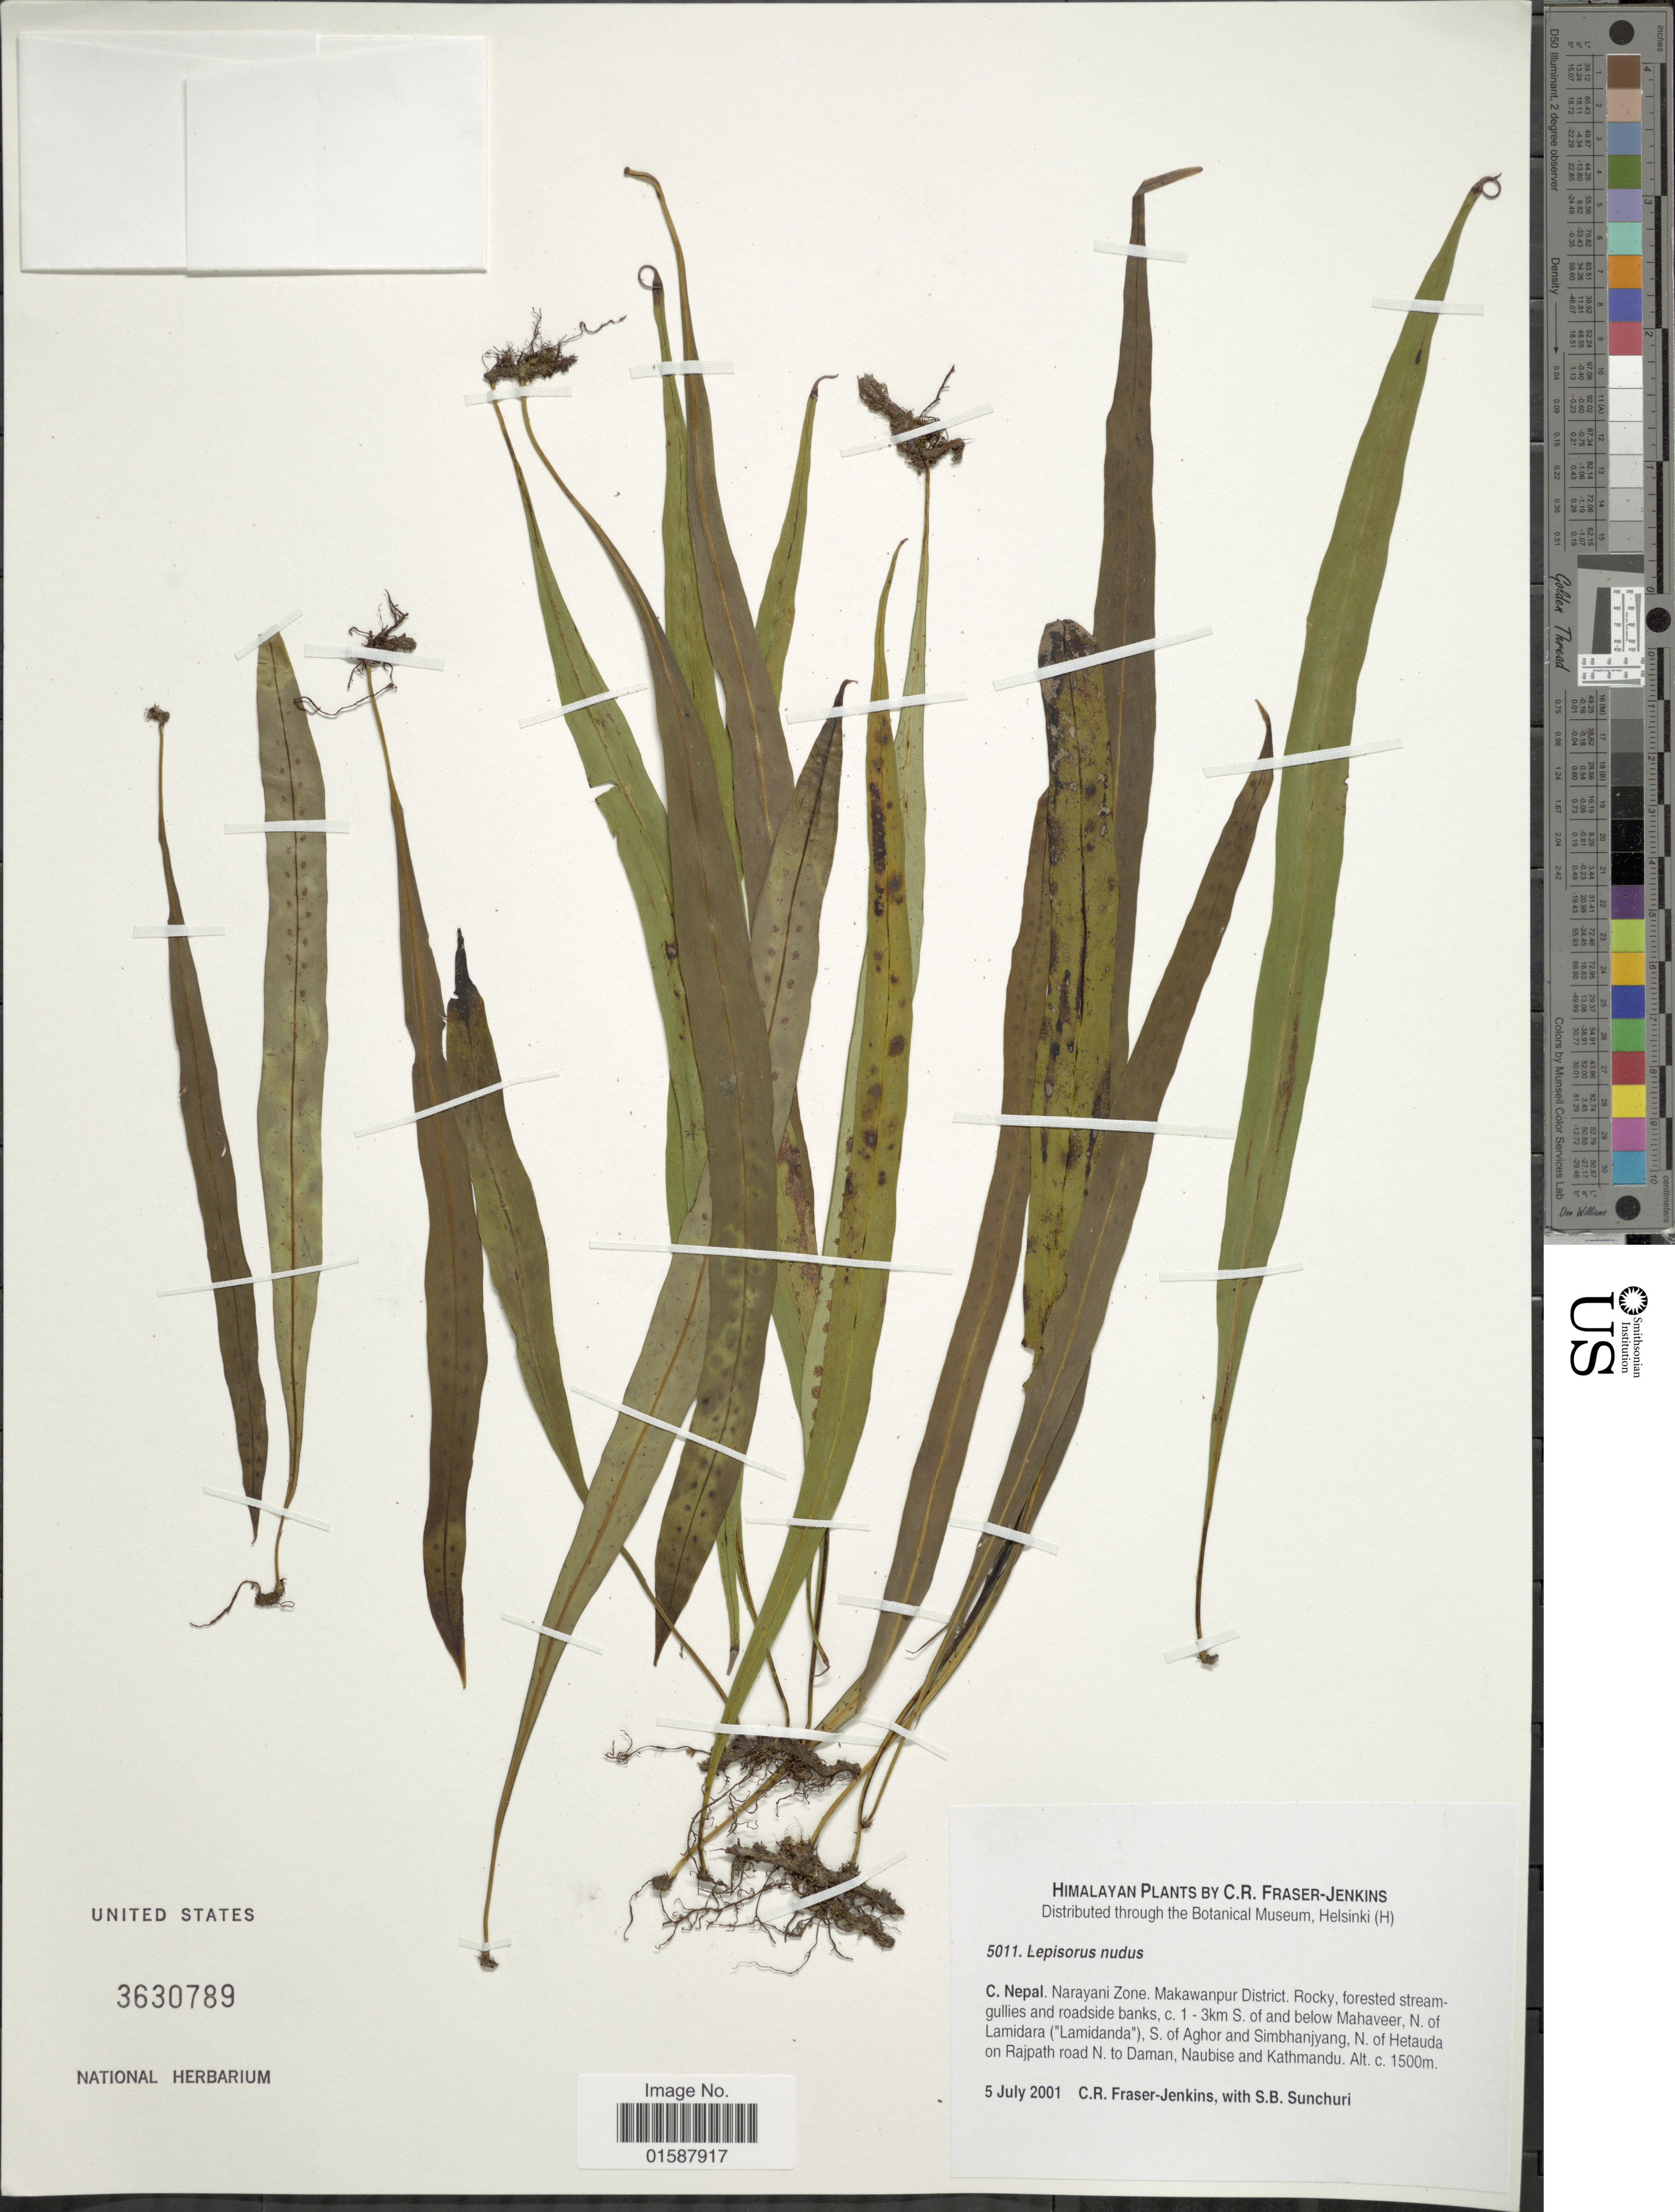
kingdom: Plantae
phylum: Tracheophyta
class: Polypodiopsida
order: Polypodiales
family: Polypodiaceae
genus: Lepisorus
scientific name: Lepisorus nudus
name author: (Hook.) Ching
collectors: C. R. Fraser-Jenkins & S. Sunchuri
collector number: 5011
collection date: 2001-07-05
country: Nepal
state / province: Narayani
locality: Himalayan. C. Nepal. Makawanpur District. Rocky, forested streamgullies and roadside banks, c. 1-3 km S. of and below Mahaveer, N. of Lamidara ("Lamidanda"), S. of Aghor and Simbhanjyang, N. of Hetauda on Rajpath road N. to Daman, Naubise and Kathmandu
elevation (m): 1500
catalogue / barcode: US 3630789